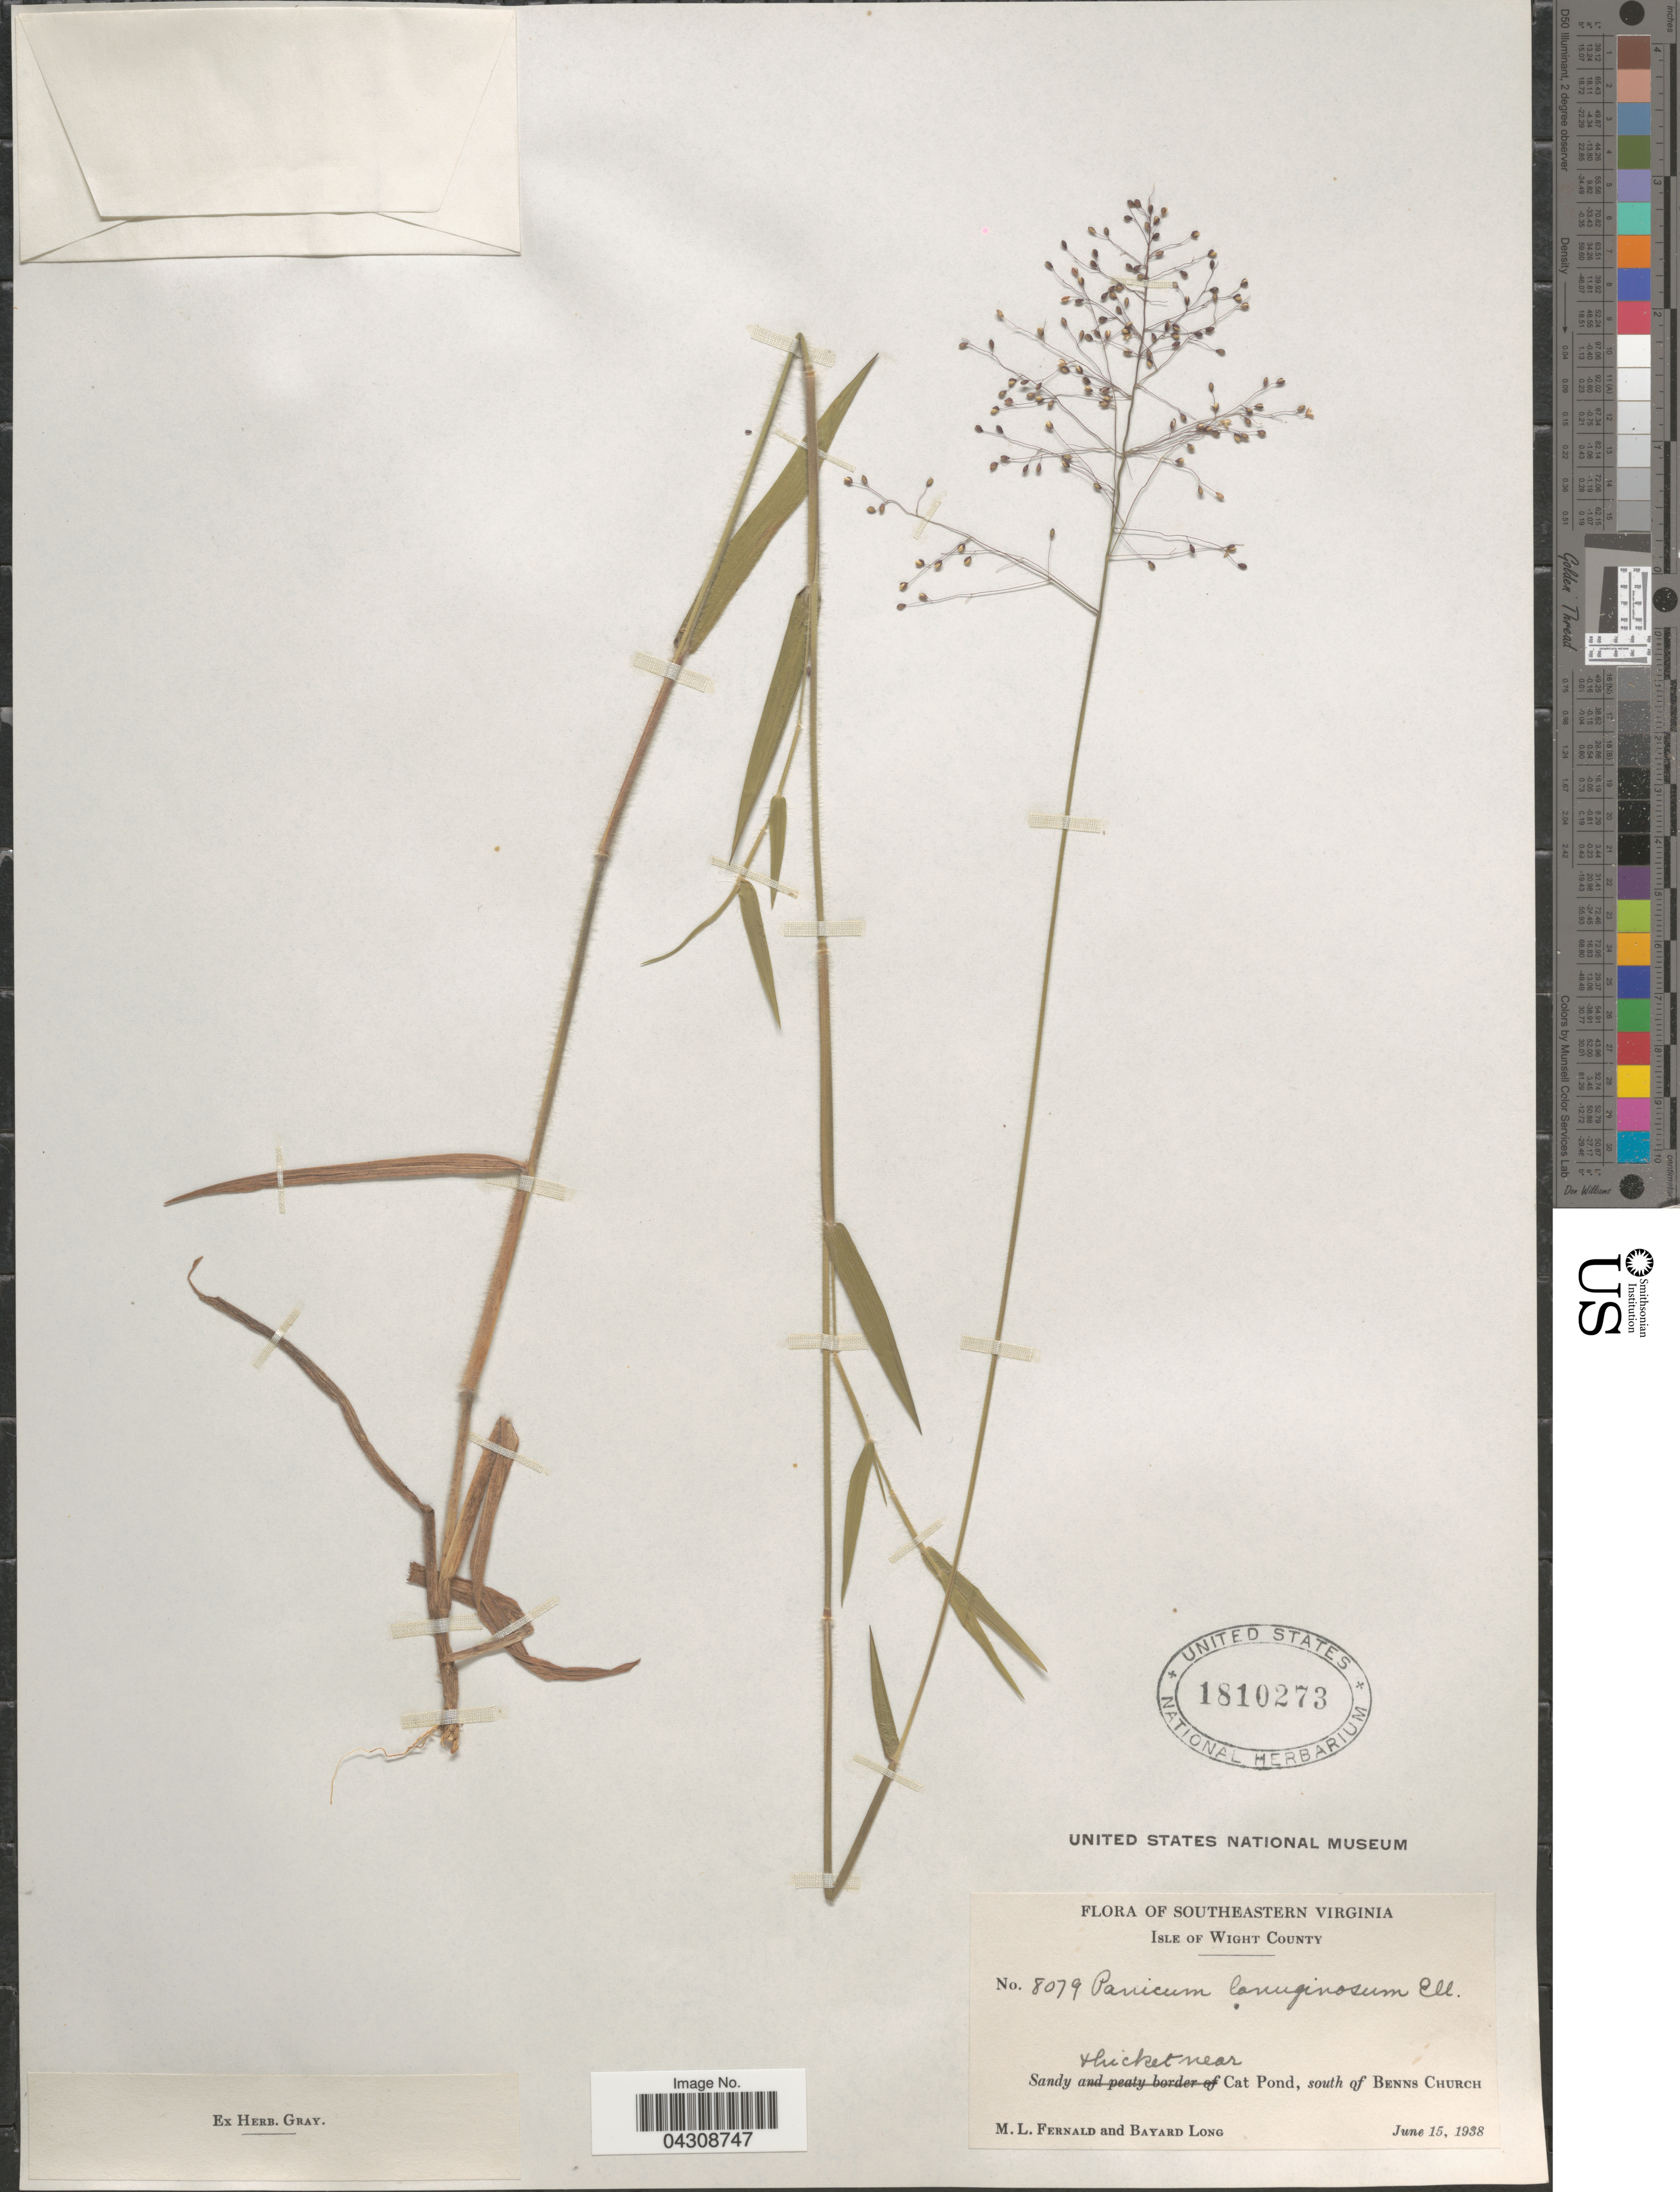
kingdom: Plantae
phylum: Tracheophyta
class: Liliopsida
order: Poales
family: Poaceae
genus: Dichanthelium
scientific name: Dichanthelium acuminatum var. acuminatum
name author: (Sw.) Gould & C.A. Clark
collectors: M. L. Fernald & B. Long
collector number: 8079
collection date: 1938-06-15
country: United States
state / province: Virginia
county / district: Isle of Wight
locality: Southeastern Virginia. Isle of Wight County. Sandy thicket near Cat Pond, south of Benns Church.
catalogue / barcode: US 1810273